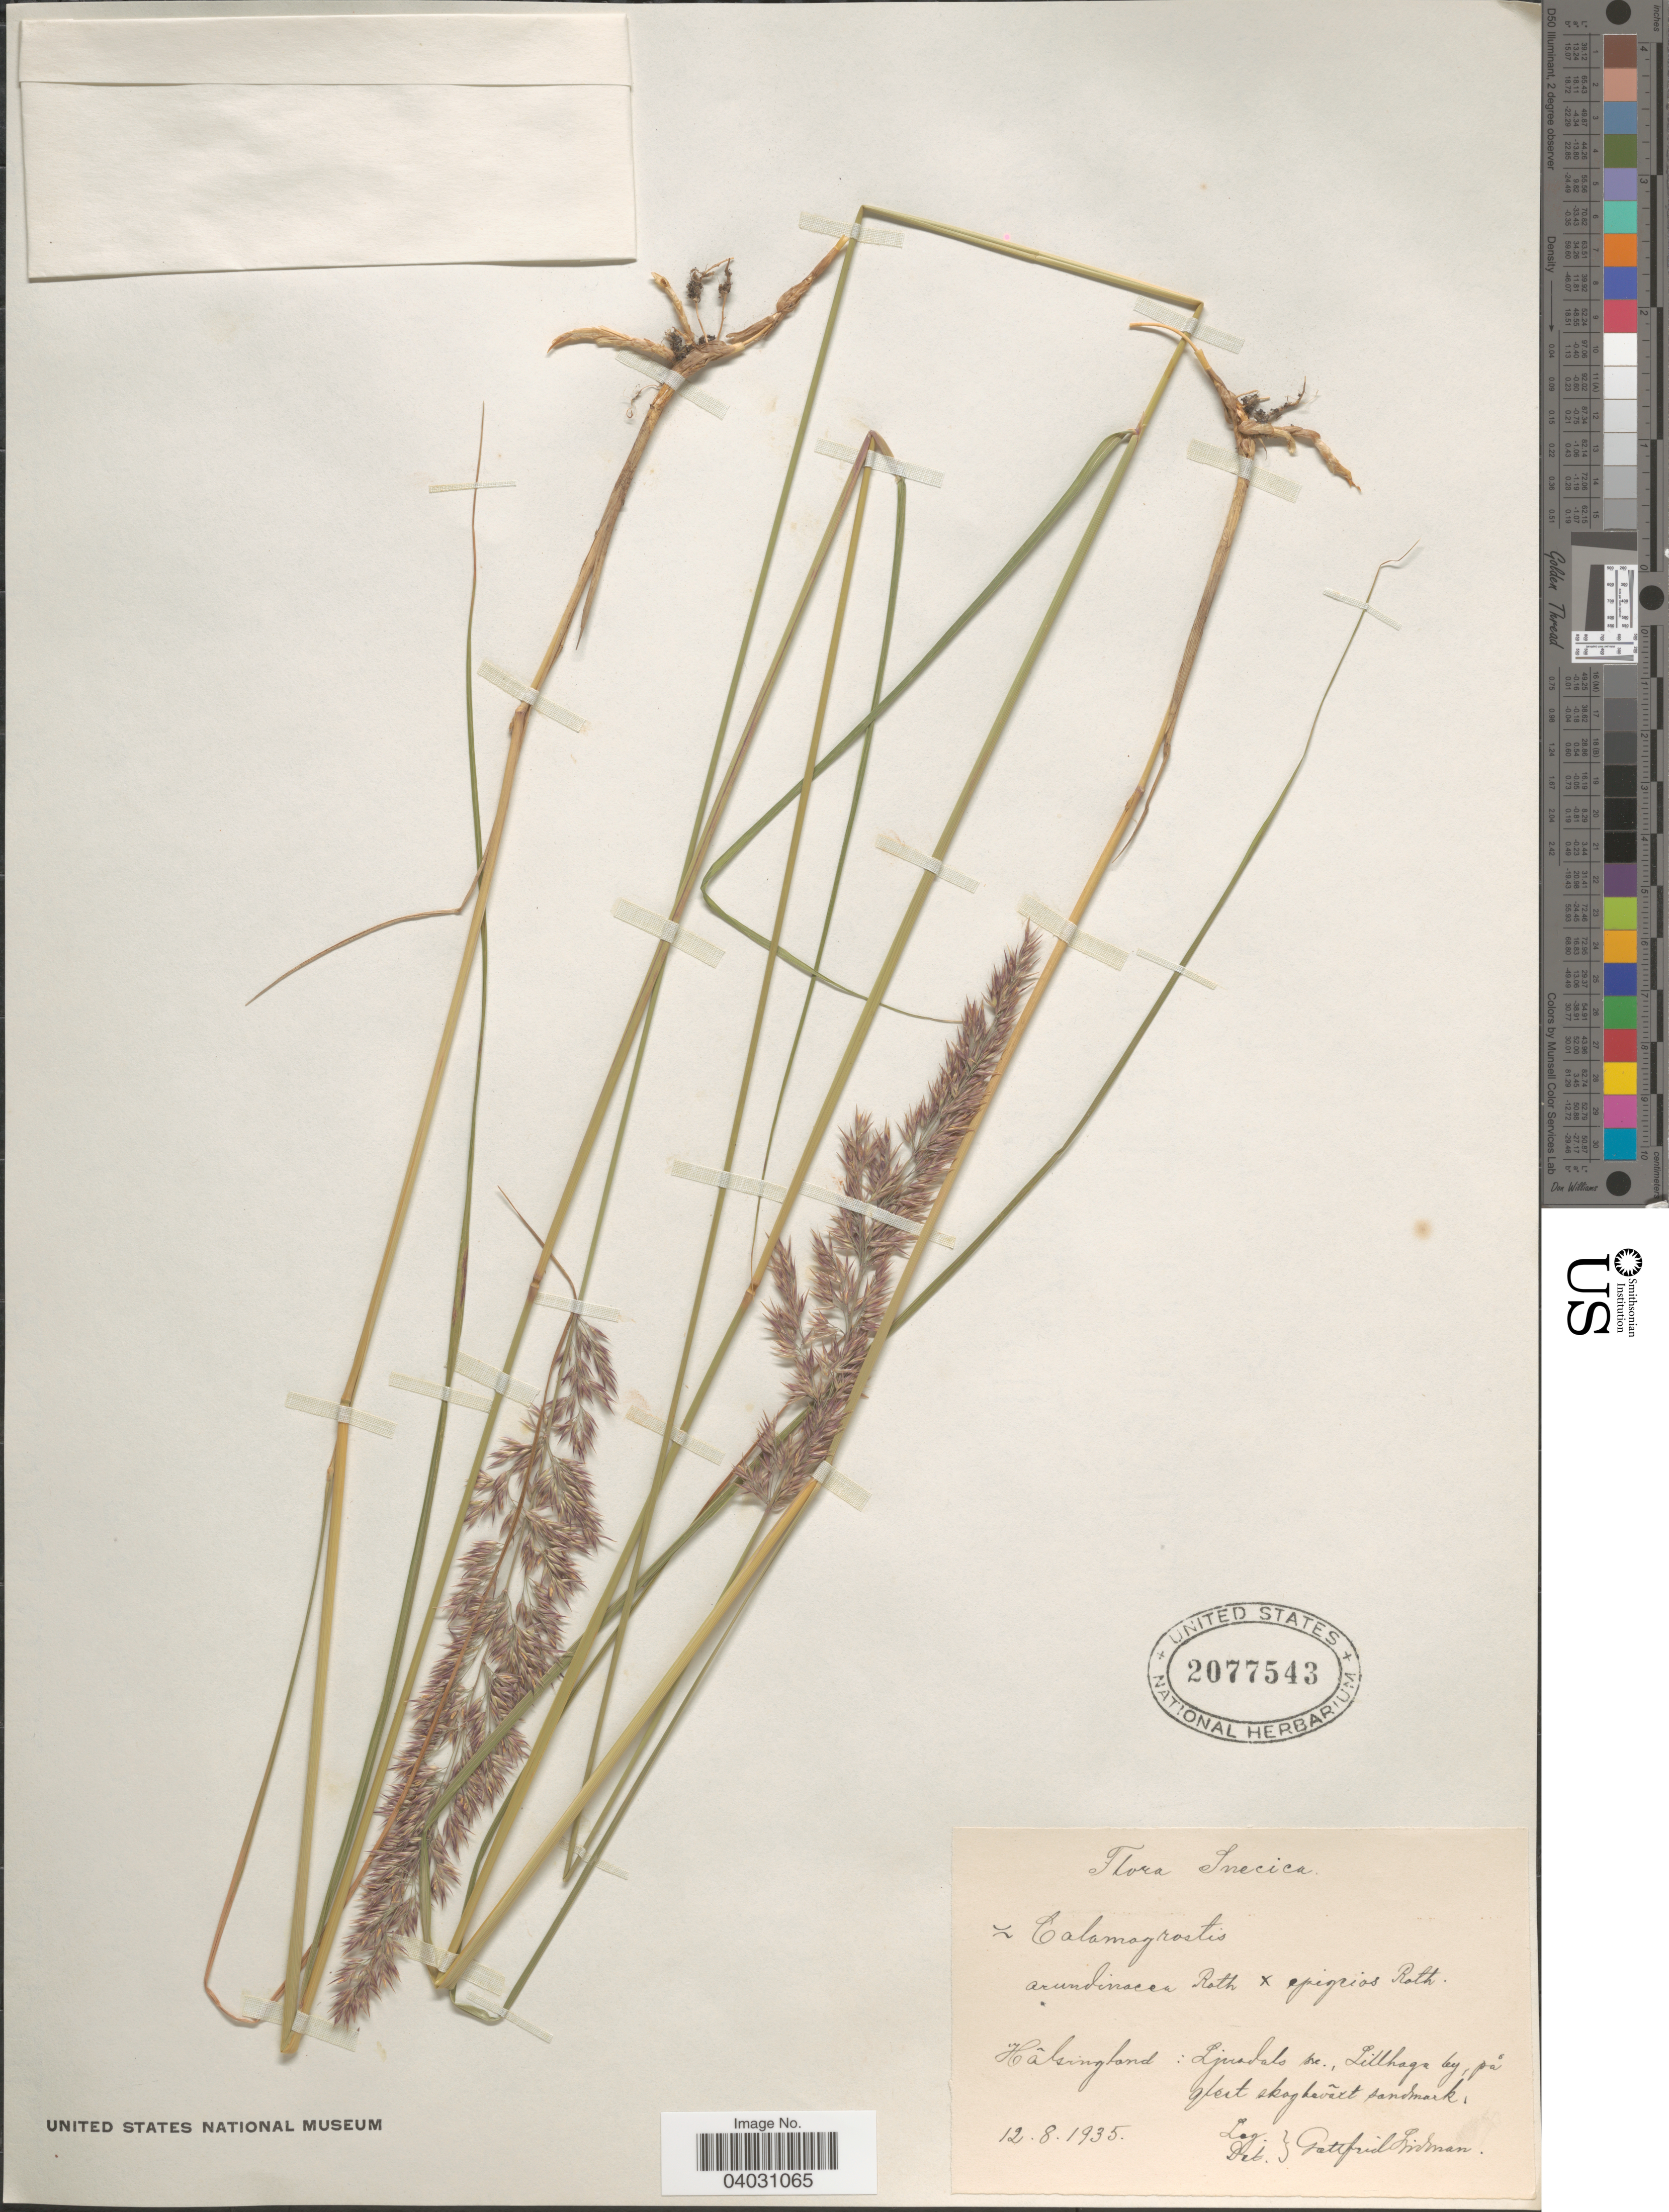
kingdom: Plantae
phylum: Tracheophyta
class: Liliopsida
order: Poales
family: Poaceae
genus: Calamagrostis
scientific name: Calamagrostis arundinacea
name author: (L.) Roth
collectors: G. Lindman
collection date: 1935-08-12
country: Sweden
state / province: Gavleborg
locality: Suecica. Hâlsingland : Ljusdals bc., Lillhaga by, på qfeit skog kevârt sandmark.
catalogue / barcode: US 2077543